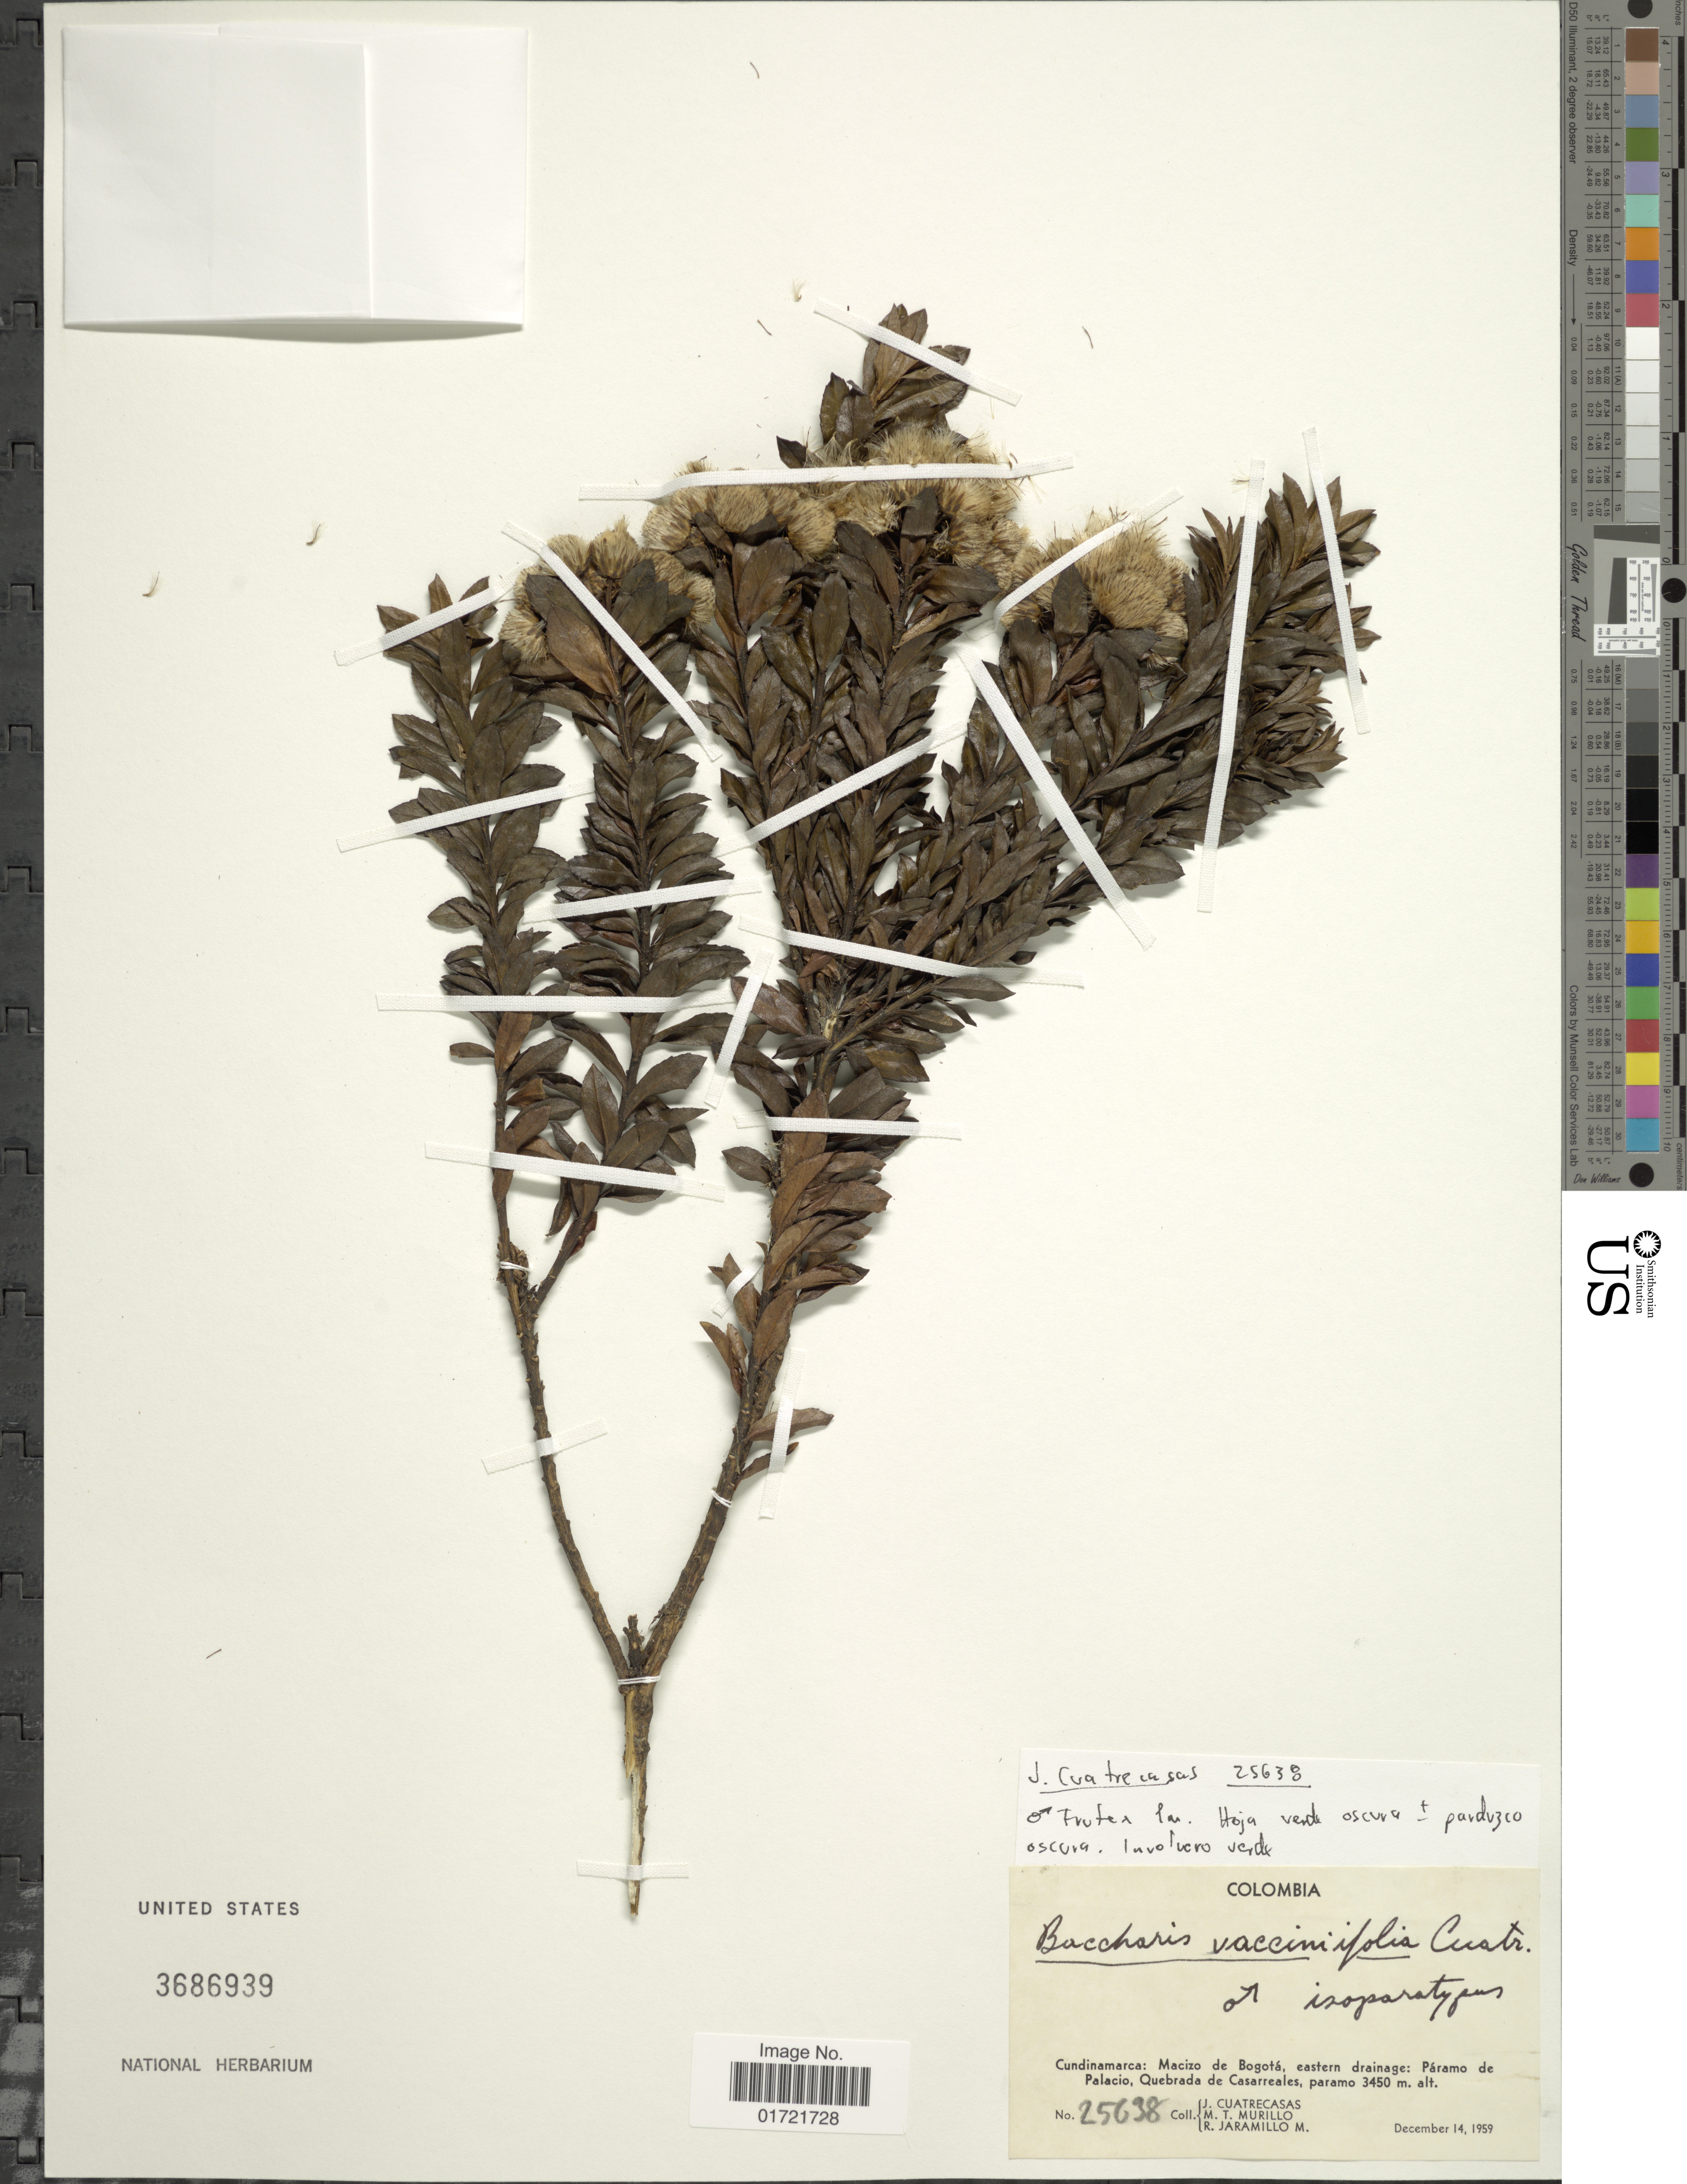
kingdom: Plantae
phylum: Tracheophyta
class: Magnoliopsida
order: Asterales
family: Asteraceae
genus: Baccharis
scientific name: Baccharis vacciniifolia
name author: Cuatrec.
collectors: J. Cuatrecasas, M. Murillo & R. Jaramillo M.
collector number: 25638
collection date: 1959-12-14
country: Colombia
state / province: Cundinamarca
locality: Cundinamarca: Macizo de Bogota, eastern drainage: Paramo de Palacio, Quebrada de Casarreales, paramo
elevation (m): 3450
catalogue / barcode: US 3686939